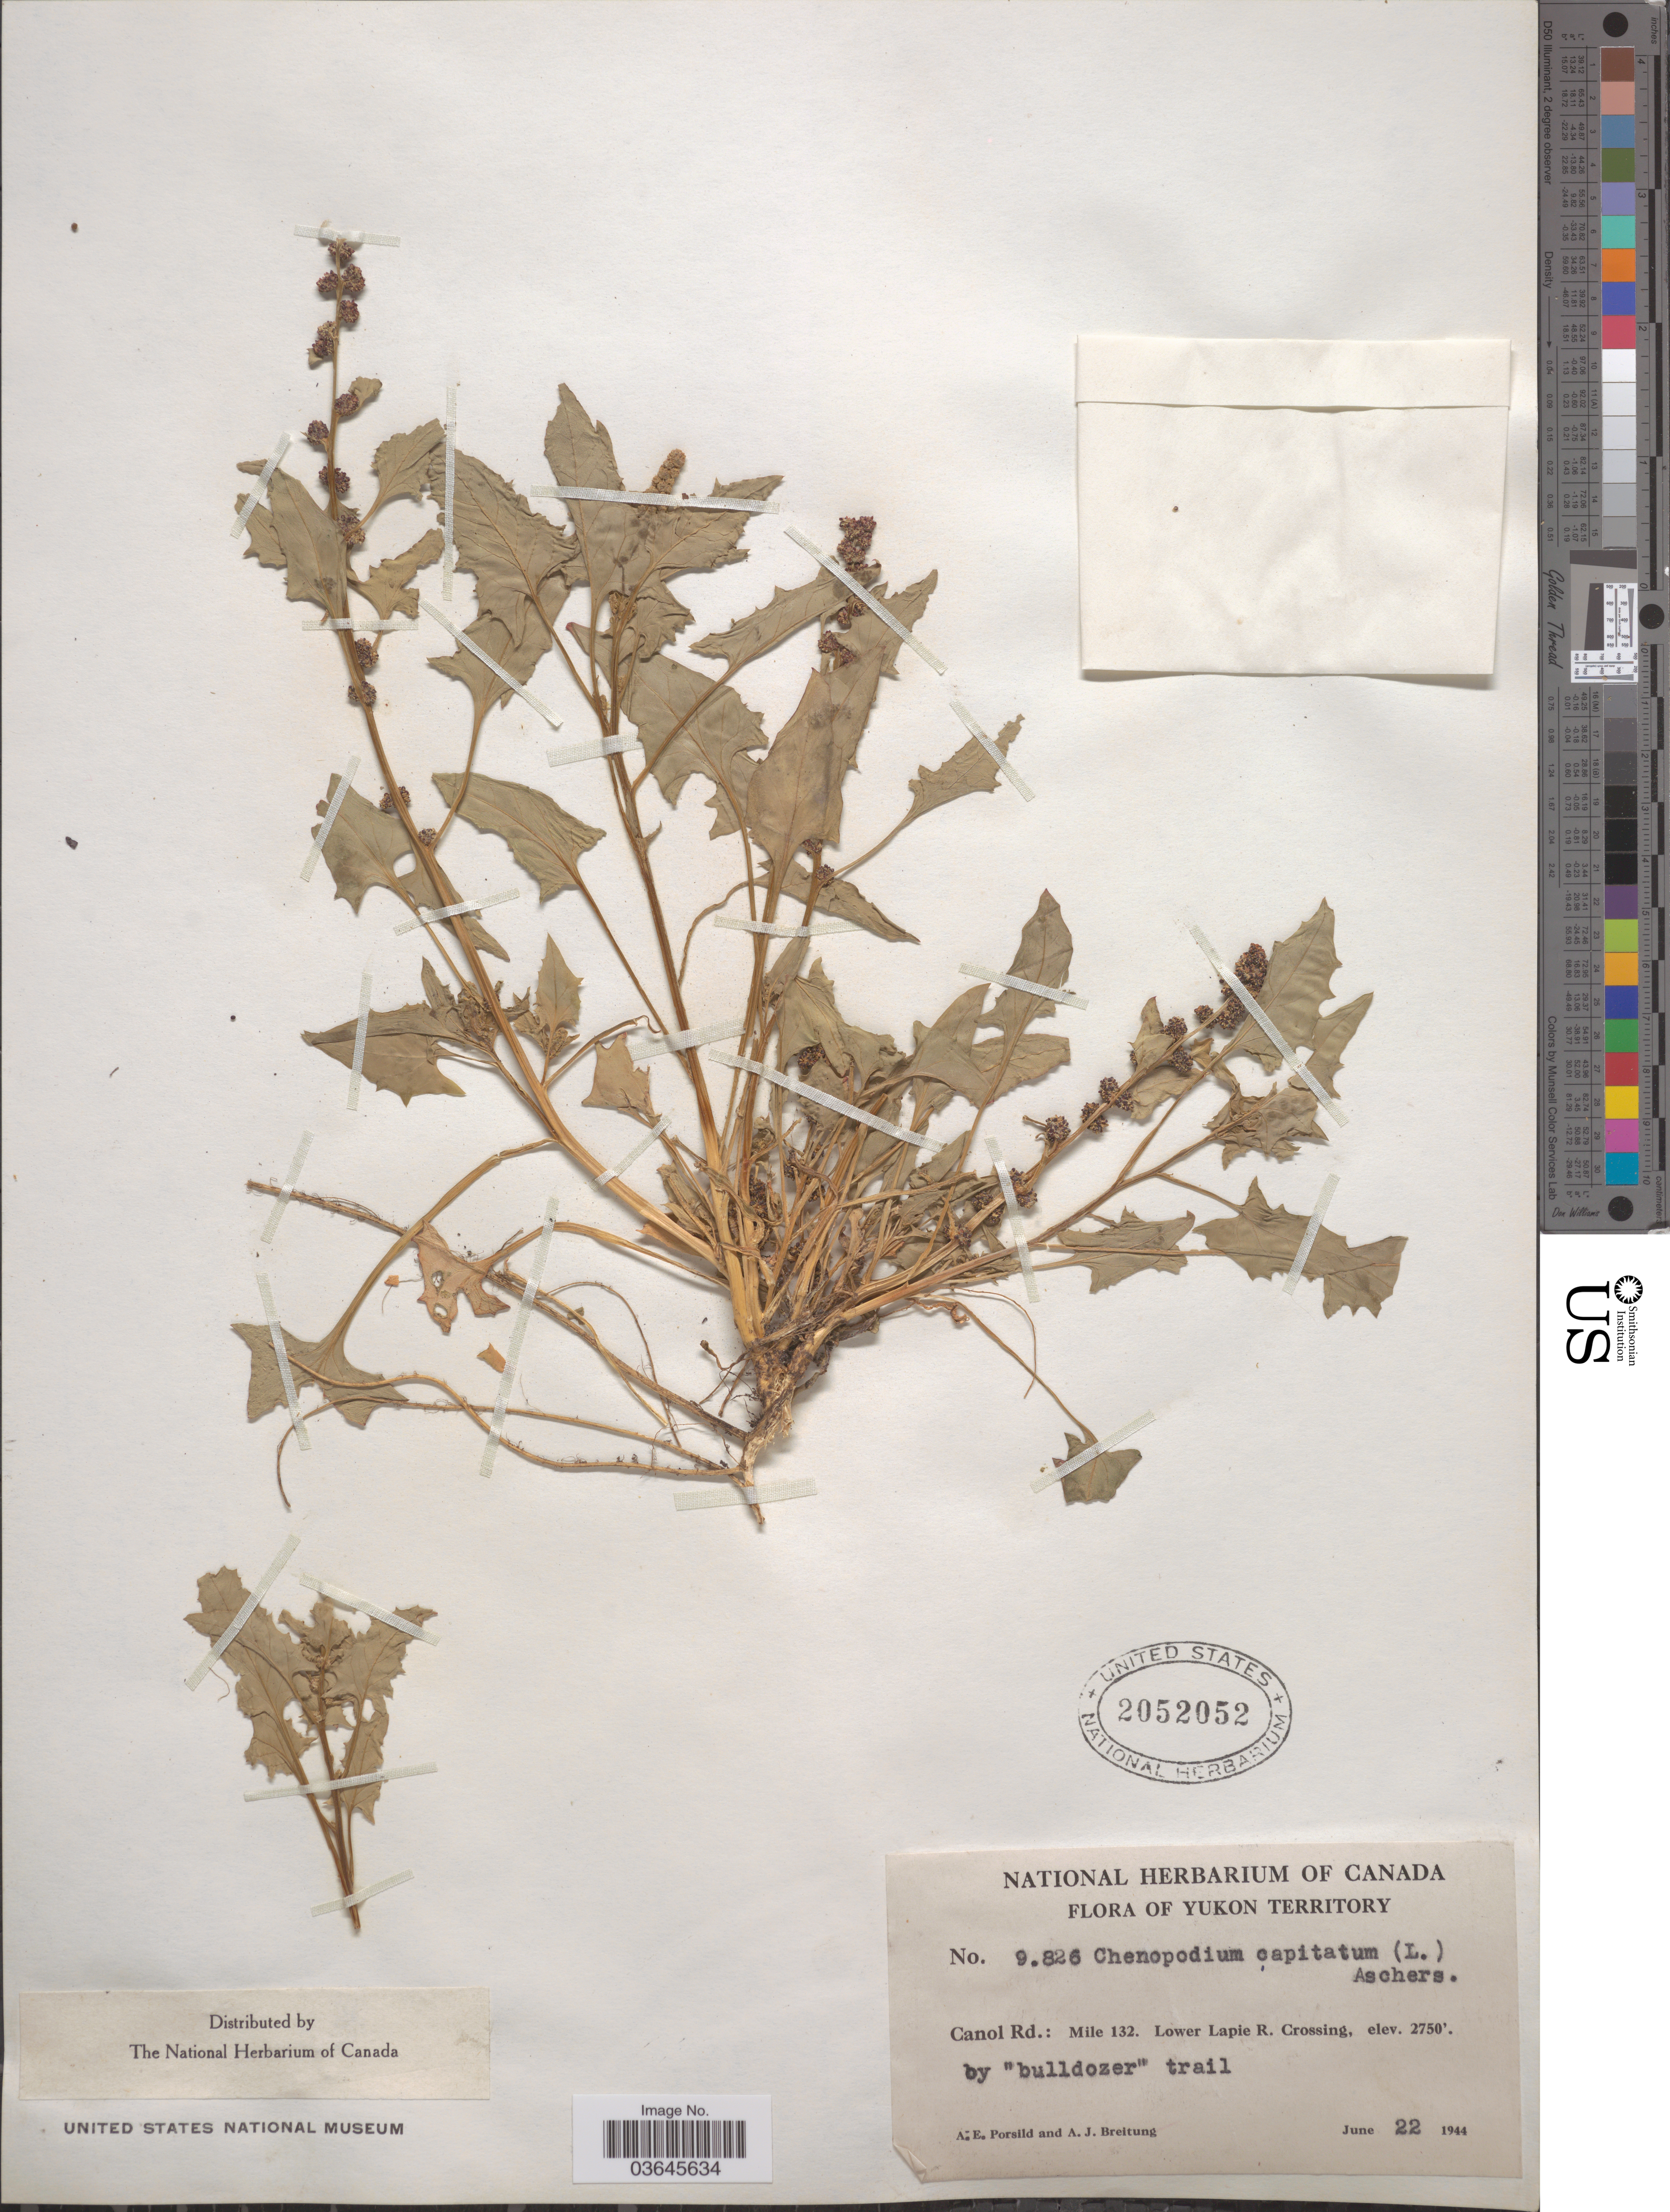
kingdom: Plantae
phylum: Tracheophyta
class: Magnoliopsida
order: Caryophyllales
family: Amaranthaceae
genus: Blitum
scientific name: Blitum capitatum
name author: L.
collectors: A. E. Porsild & A. Breitung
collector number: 9826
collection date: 1944-06-22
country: Canada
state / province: Yukon Territory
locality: Canol Rd.: Mile 132. Lower Lapie R. Crossing, by "bulldozer" trail.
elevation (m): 838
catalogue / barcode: US 2052052